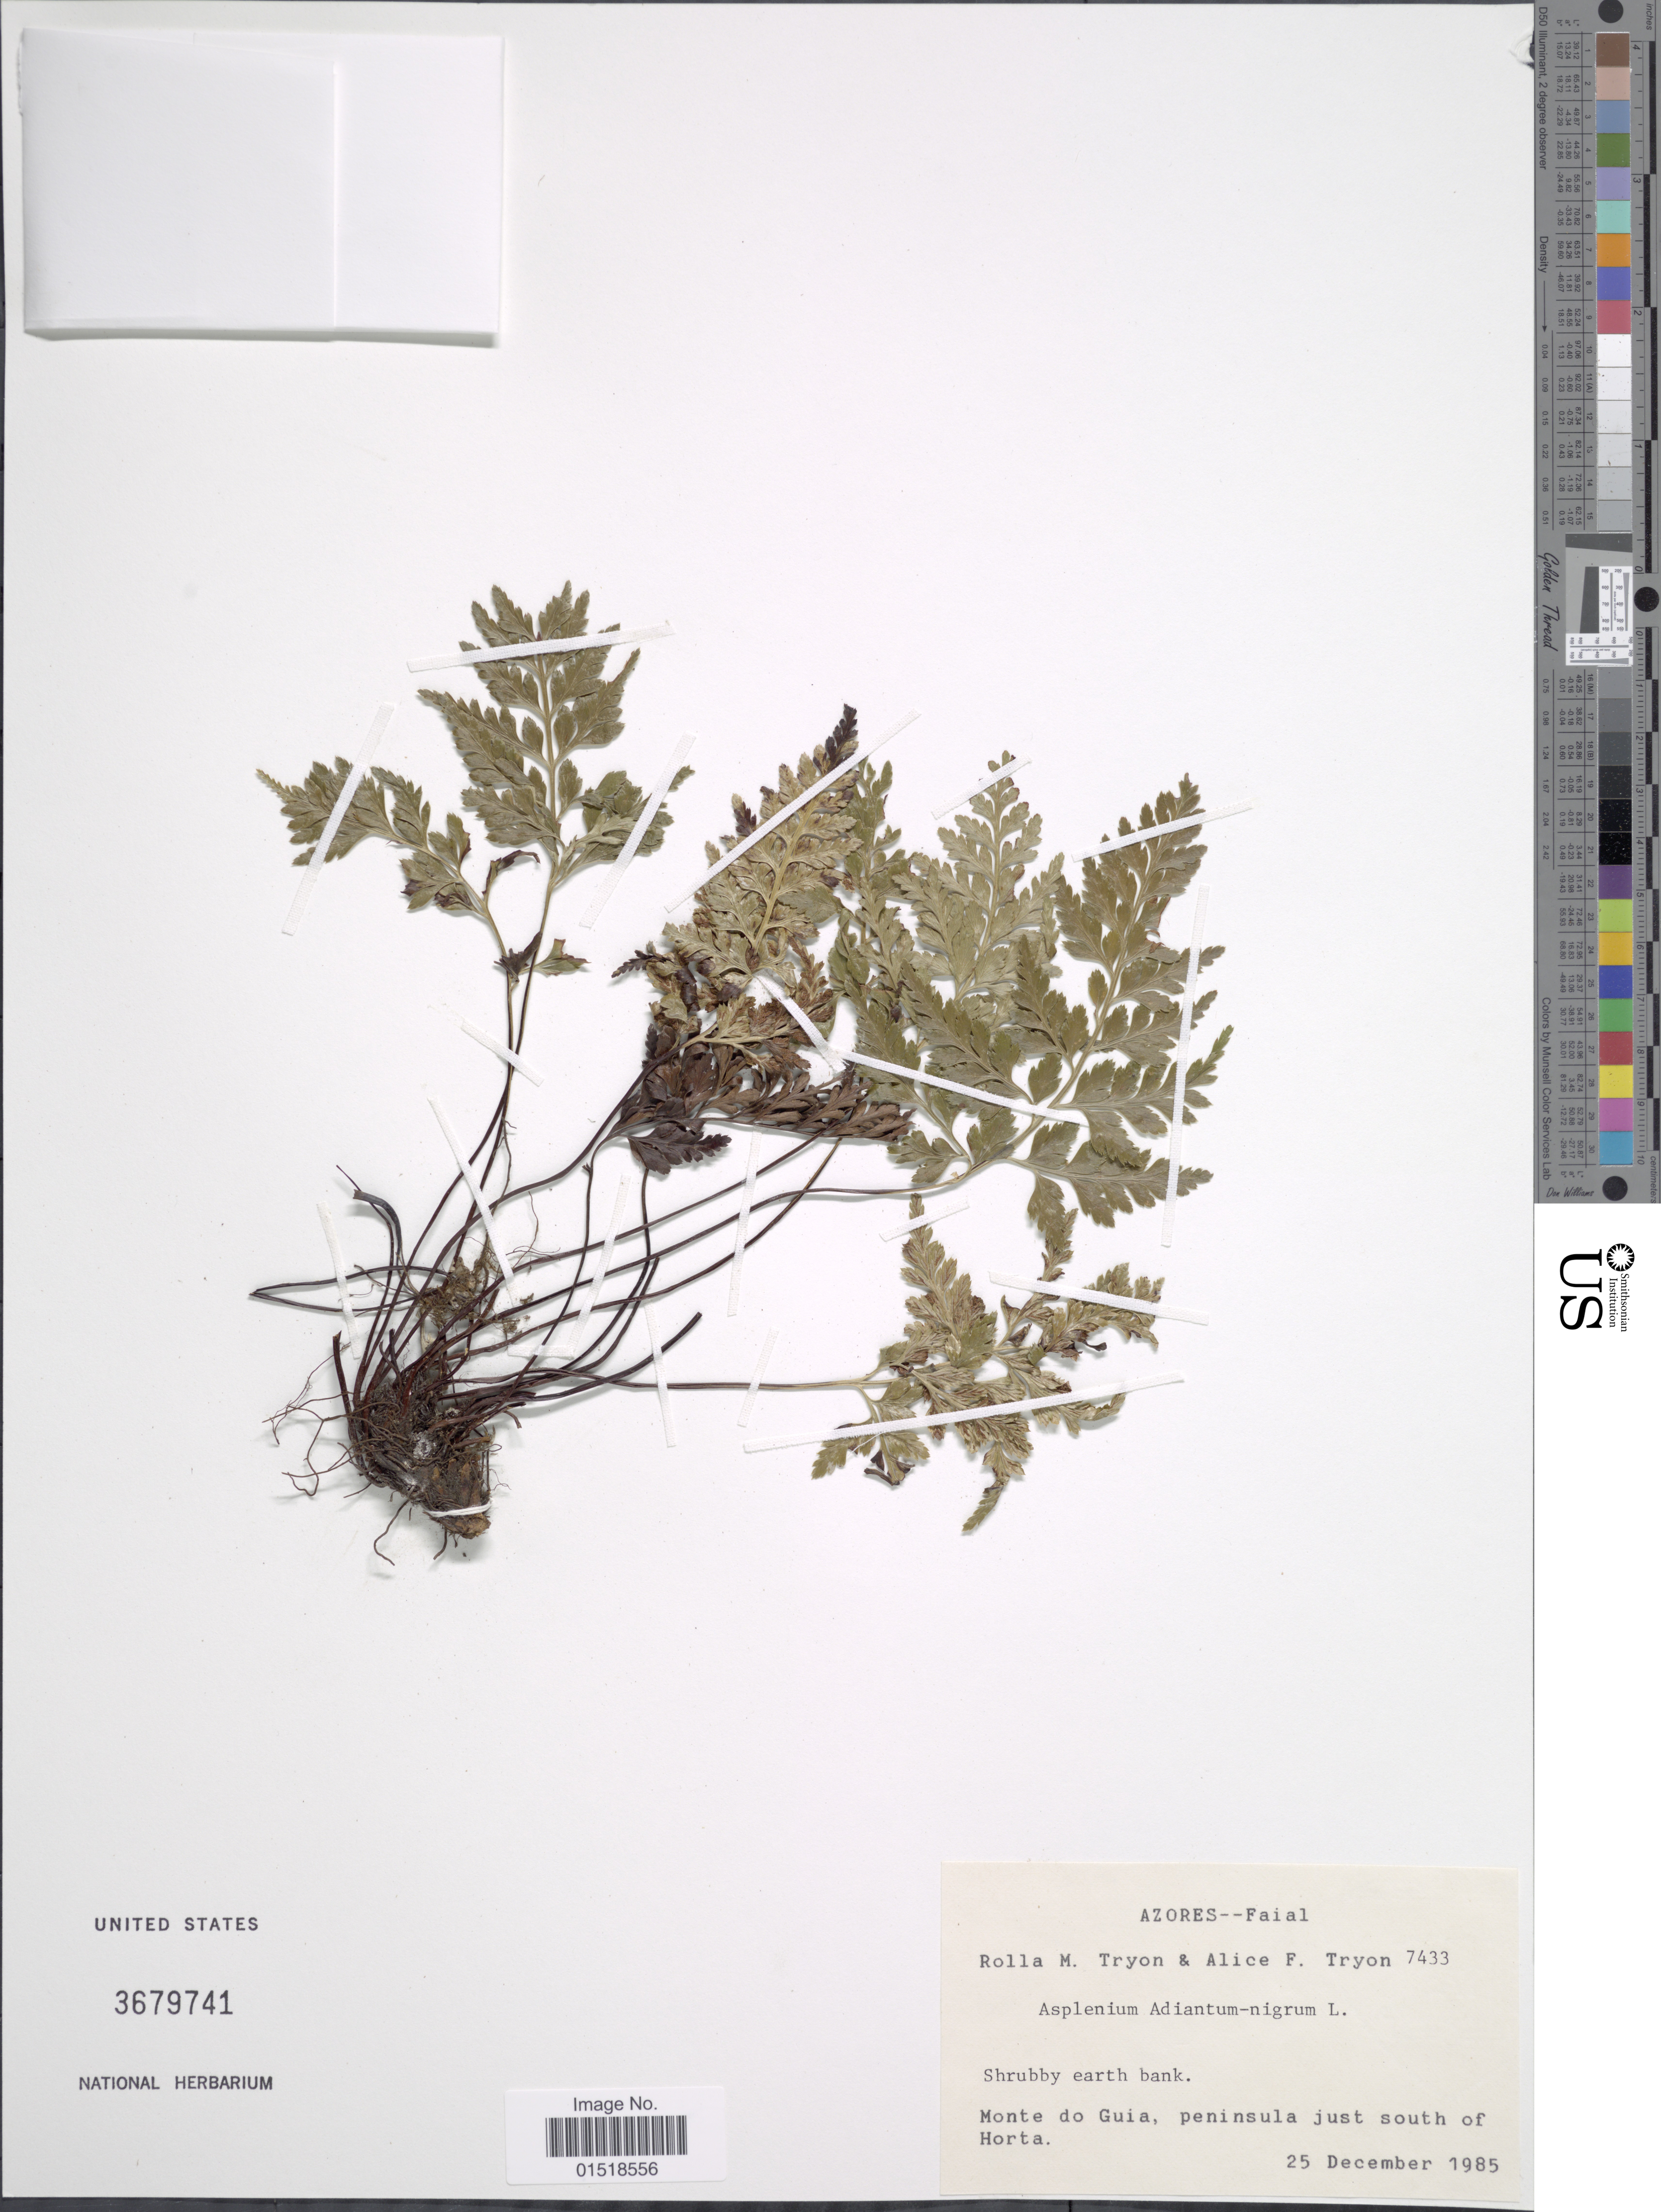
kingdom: Plantae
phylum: Tracheophyta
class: Polypodiopsida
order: Polypodiales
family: Aspleniaceae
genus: Asplenium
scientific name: Asplenium adiantum-nigrum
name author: L.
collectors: R. M. Tryon & A. F. Tryon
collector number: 7433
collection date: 1985-12-25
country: Portugal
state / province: Azores (Aut. Reg.)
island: Faial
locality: Faial. Monte do Guia, peninsula just south of Horta.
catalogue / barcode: US 3679741